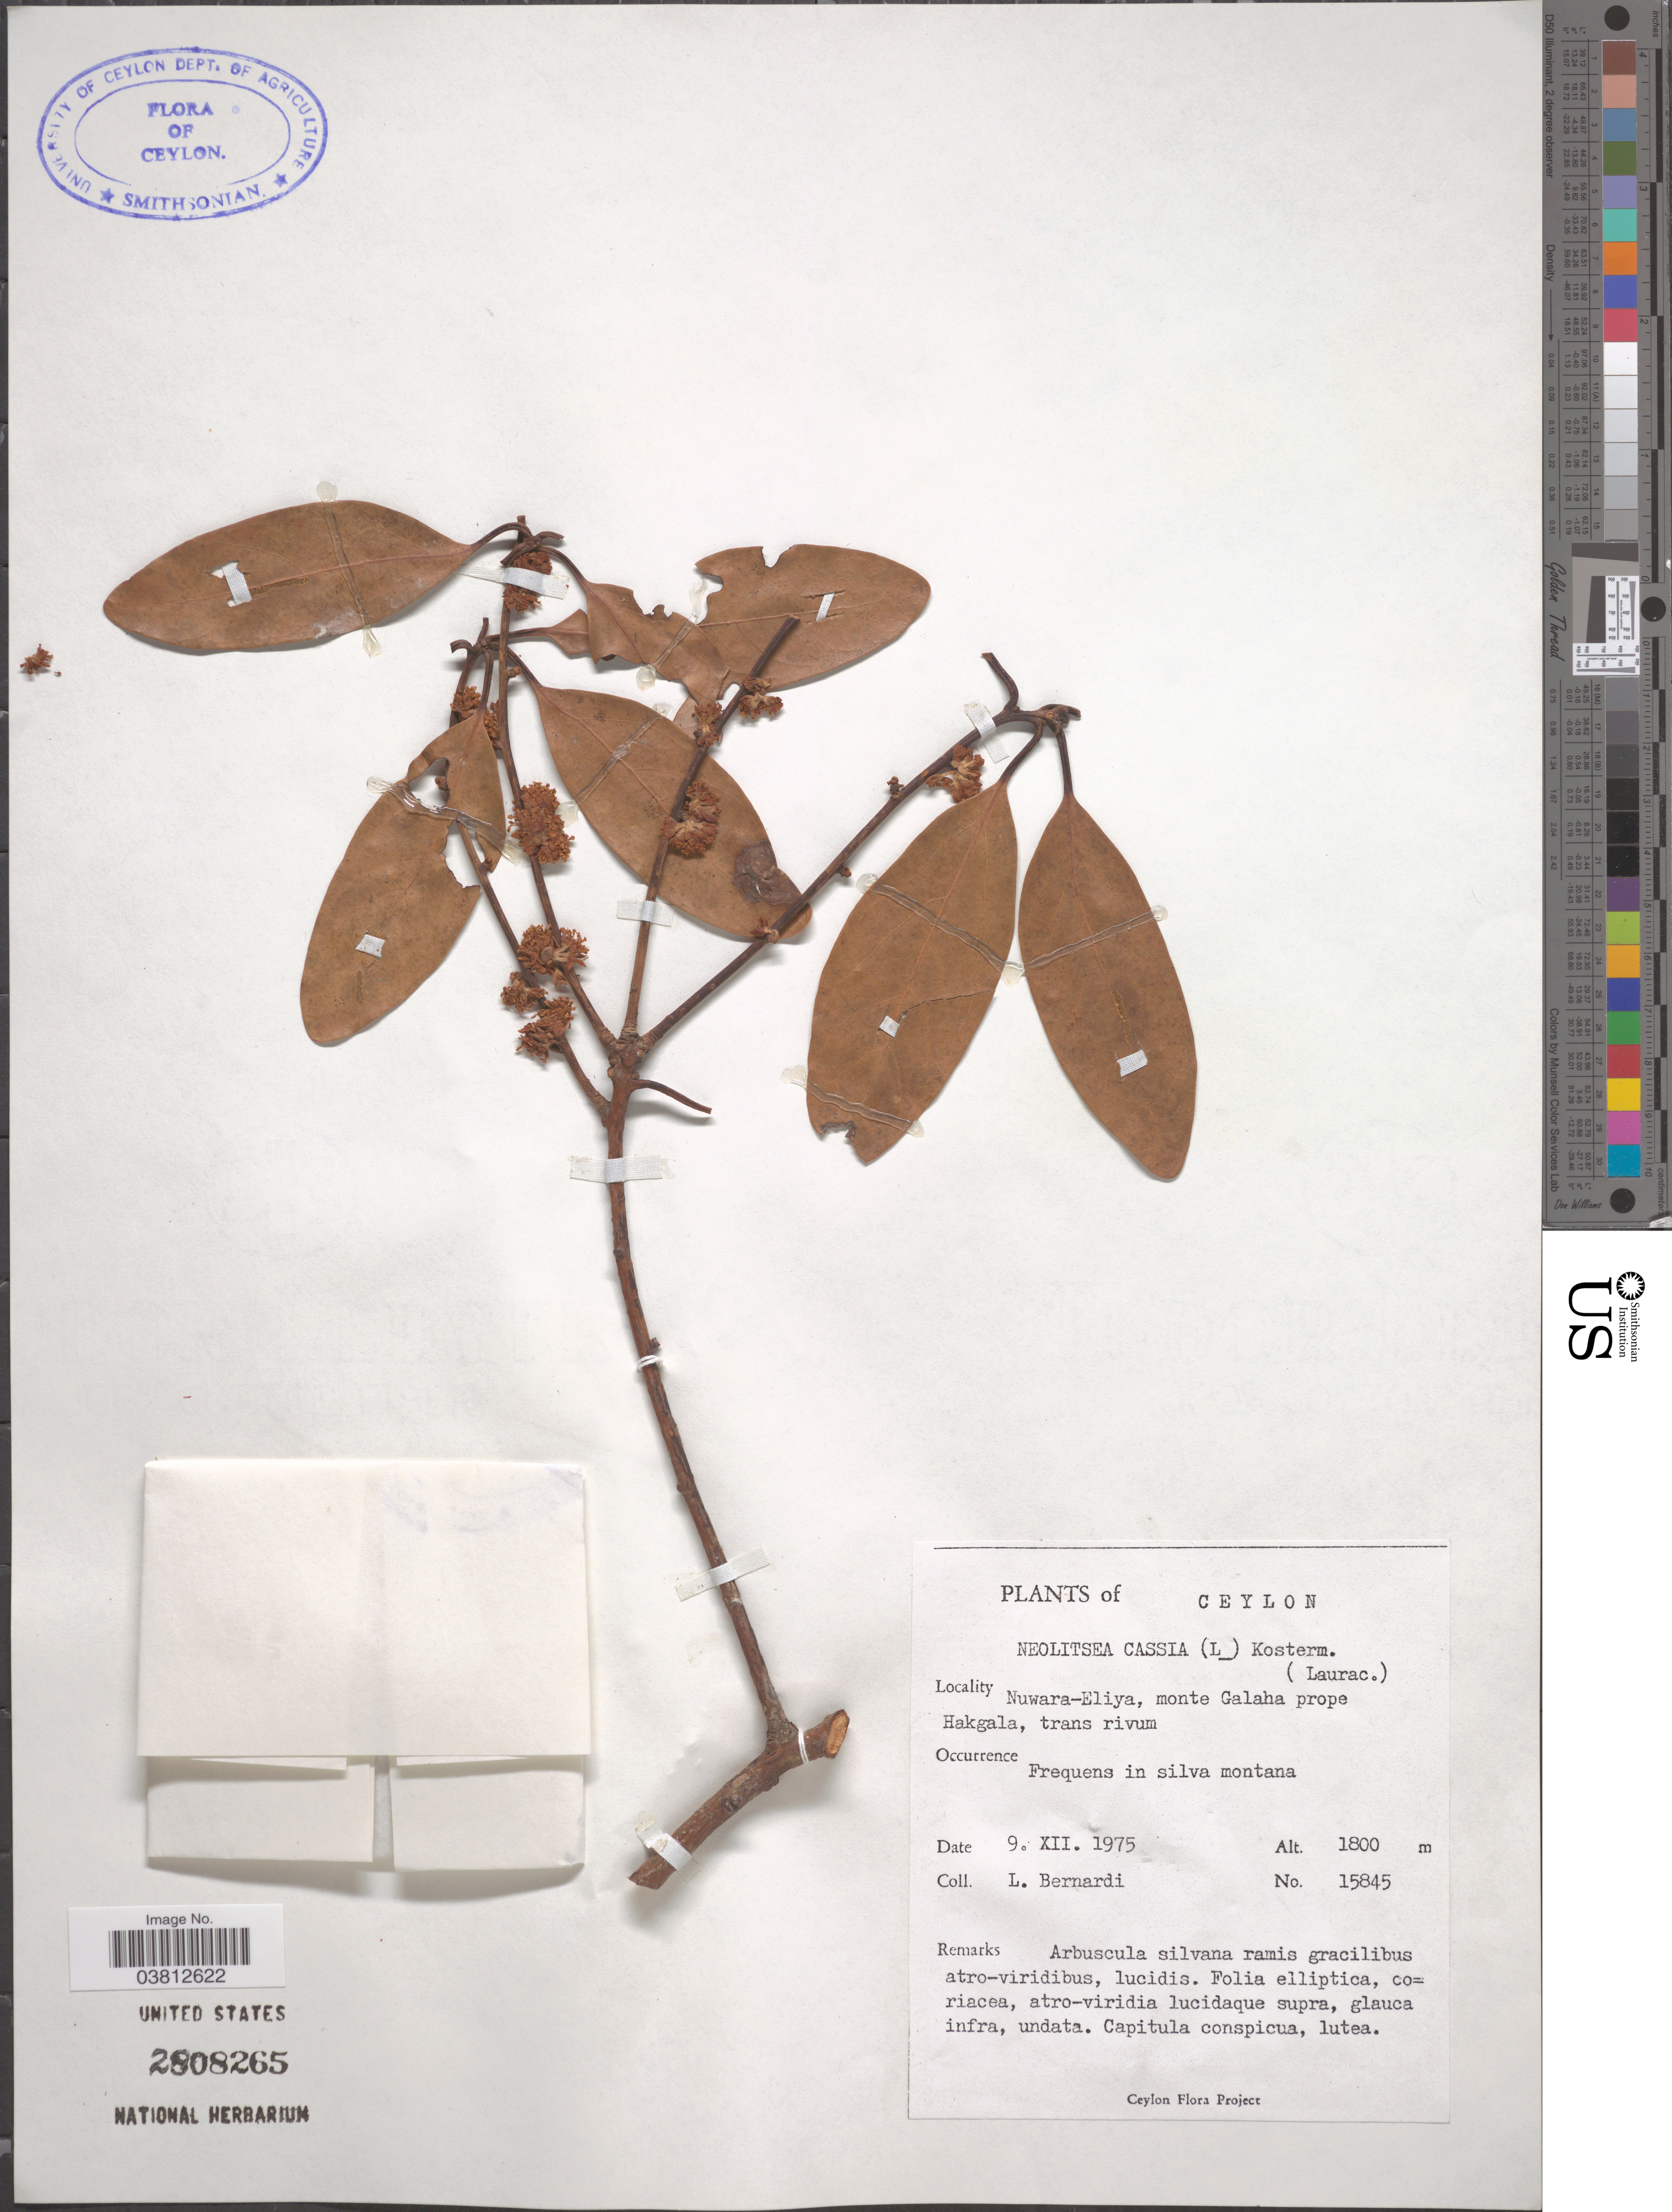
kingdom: Plantae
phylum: Tracheophyta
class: Magnoliopsida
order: Laurales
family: Lauraceae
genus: Neolitsea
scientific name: Neolitsea cassia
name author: (L.) Kosterm.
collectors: L. Bernardi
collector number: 15845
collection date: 1975-12-09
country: Sri Lanka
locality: Ceylon. Nuwara-Eliya, monte Galaha prope Hakgala, trans rivum.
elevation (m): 1800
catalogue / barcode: US 2808265